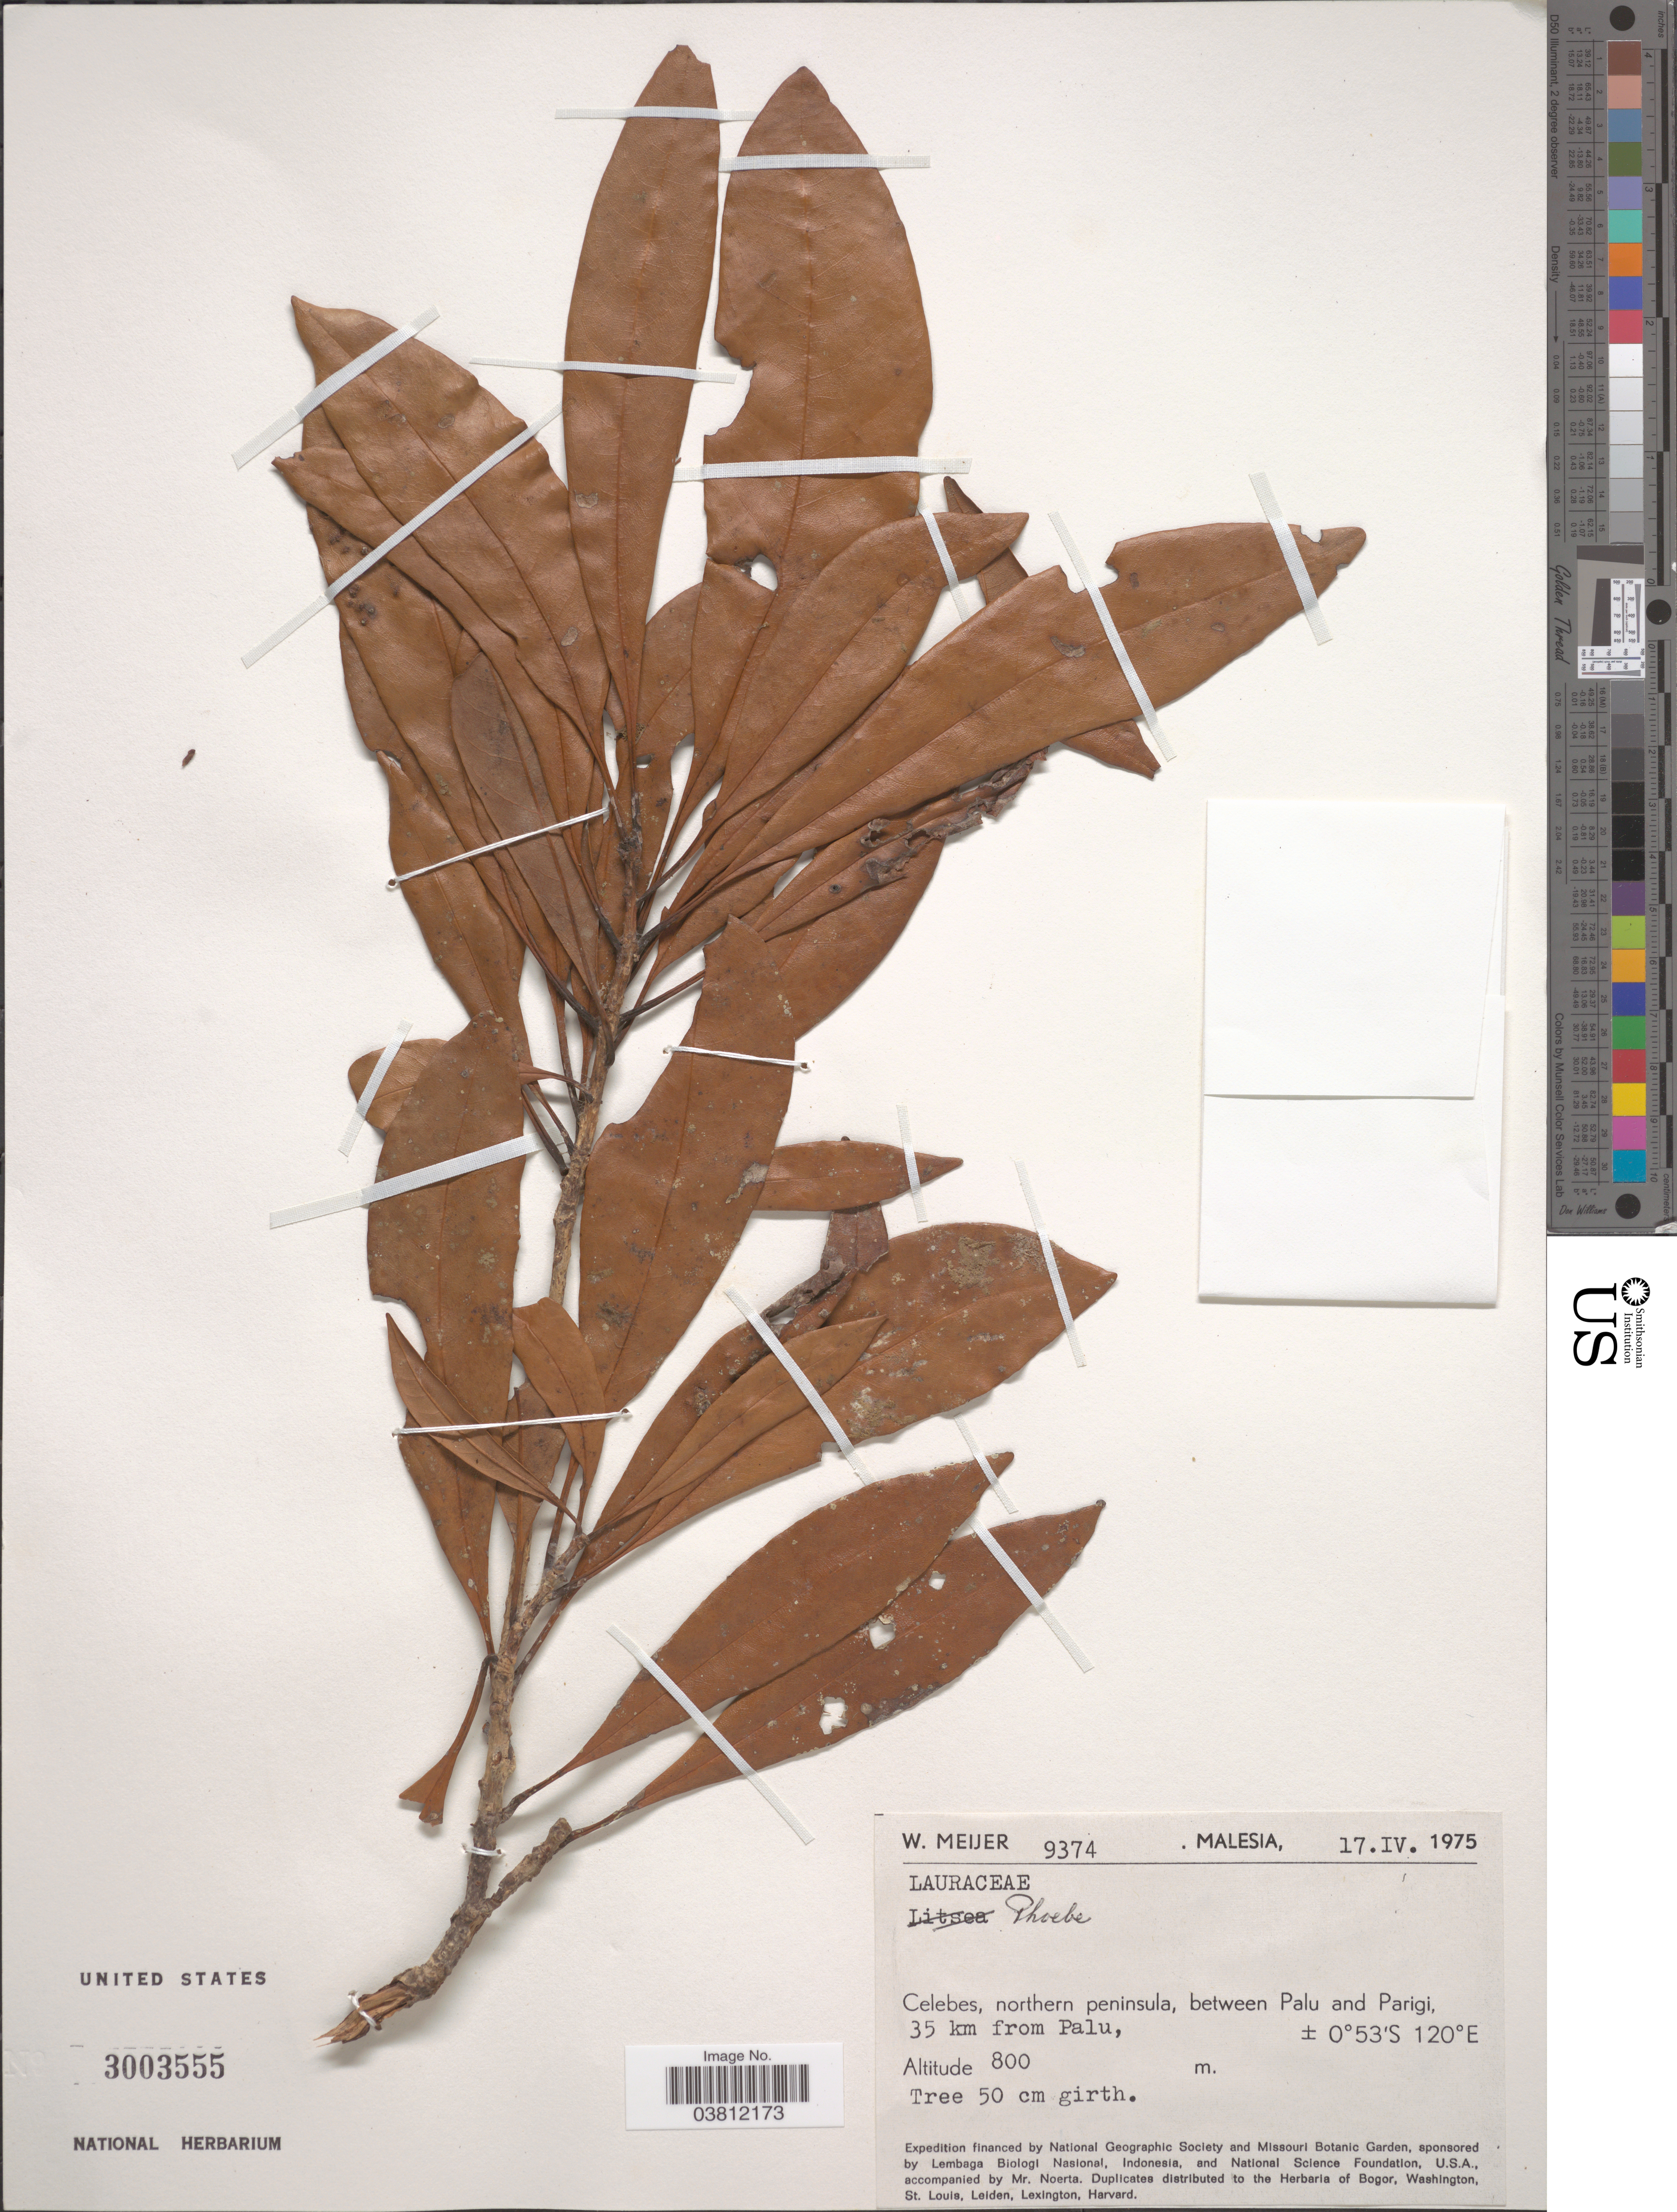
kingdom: Plantae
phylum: Tracheophyta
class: Magnoliopsida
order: Laurales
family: Lauraceae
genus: Phoebe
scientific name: Phoebe sp.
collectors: W. Meijer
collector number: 9374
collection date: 1975-04-17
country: Malaysia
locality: Celebes, northern peninsula, between Palu and Parigi, 35 km from Palu.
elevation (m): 800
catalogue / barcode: US 3003555